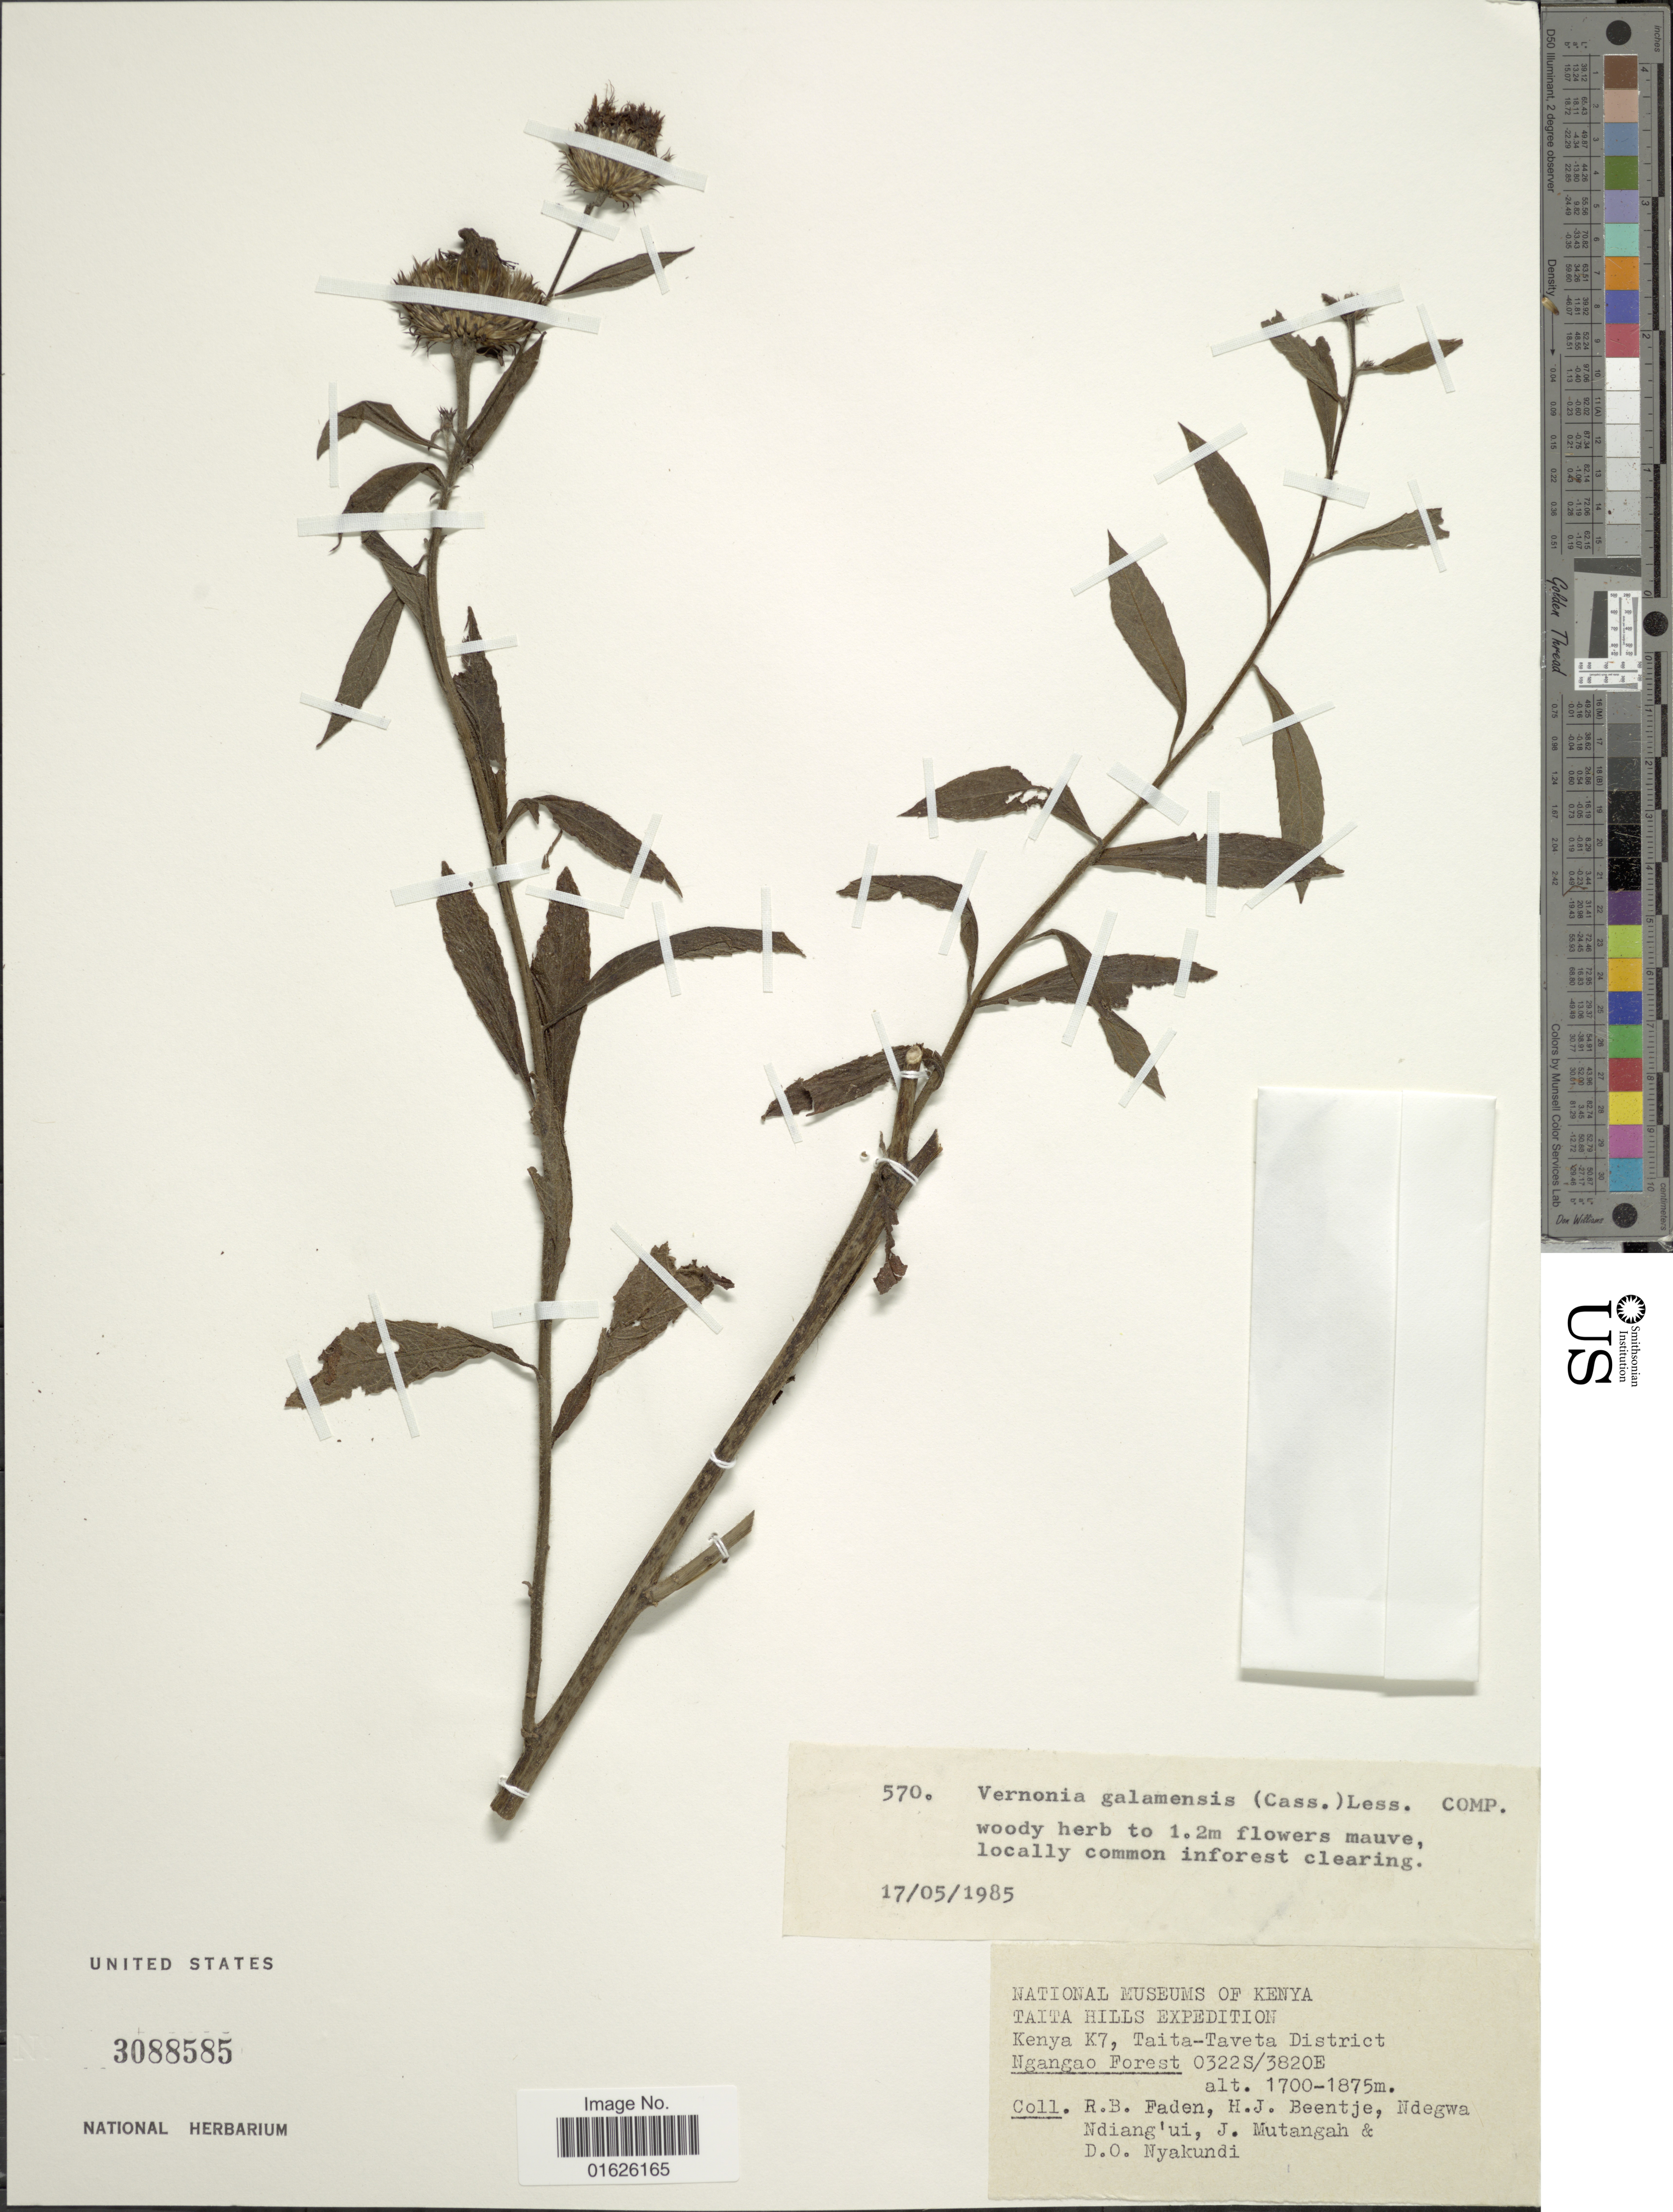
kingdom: Plantae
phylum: Tracheophyta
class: Magnoliopsida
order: Asterales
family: Asteraceae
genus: Centrapalus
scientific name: Centrapalus pauciflorus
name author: (Willd.) H. Rob.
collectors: R. B. Faden, J. Beentje, N. Ndiang'ui, J. Mutangah & D. Nyakundi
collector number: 570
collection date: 1985-05-17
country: Kenya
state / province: Taita Taveta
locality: Taita Hills, Kenya K7,Taita - Taveta District, Ngango forest.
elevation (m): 1700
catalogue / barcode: US 3088585